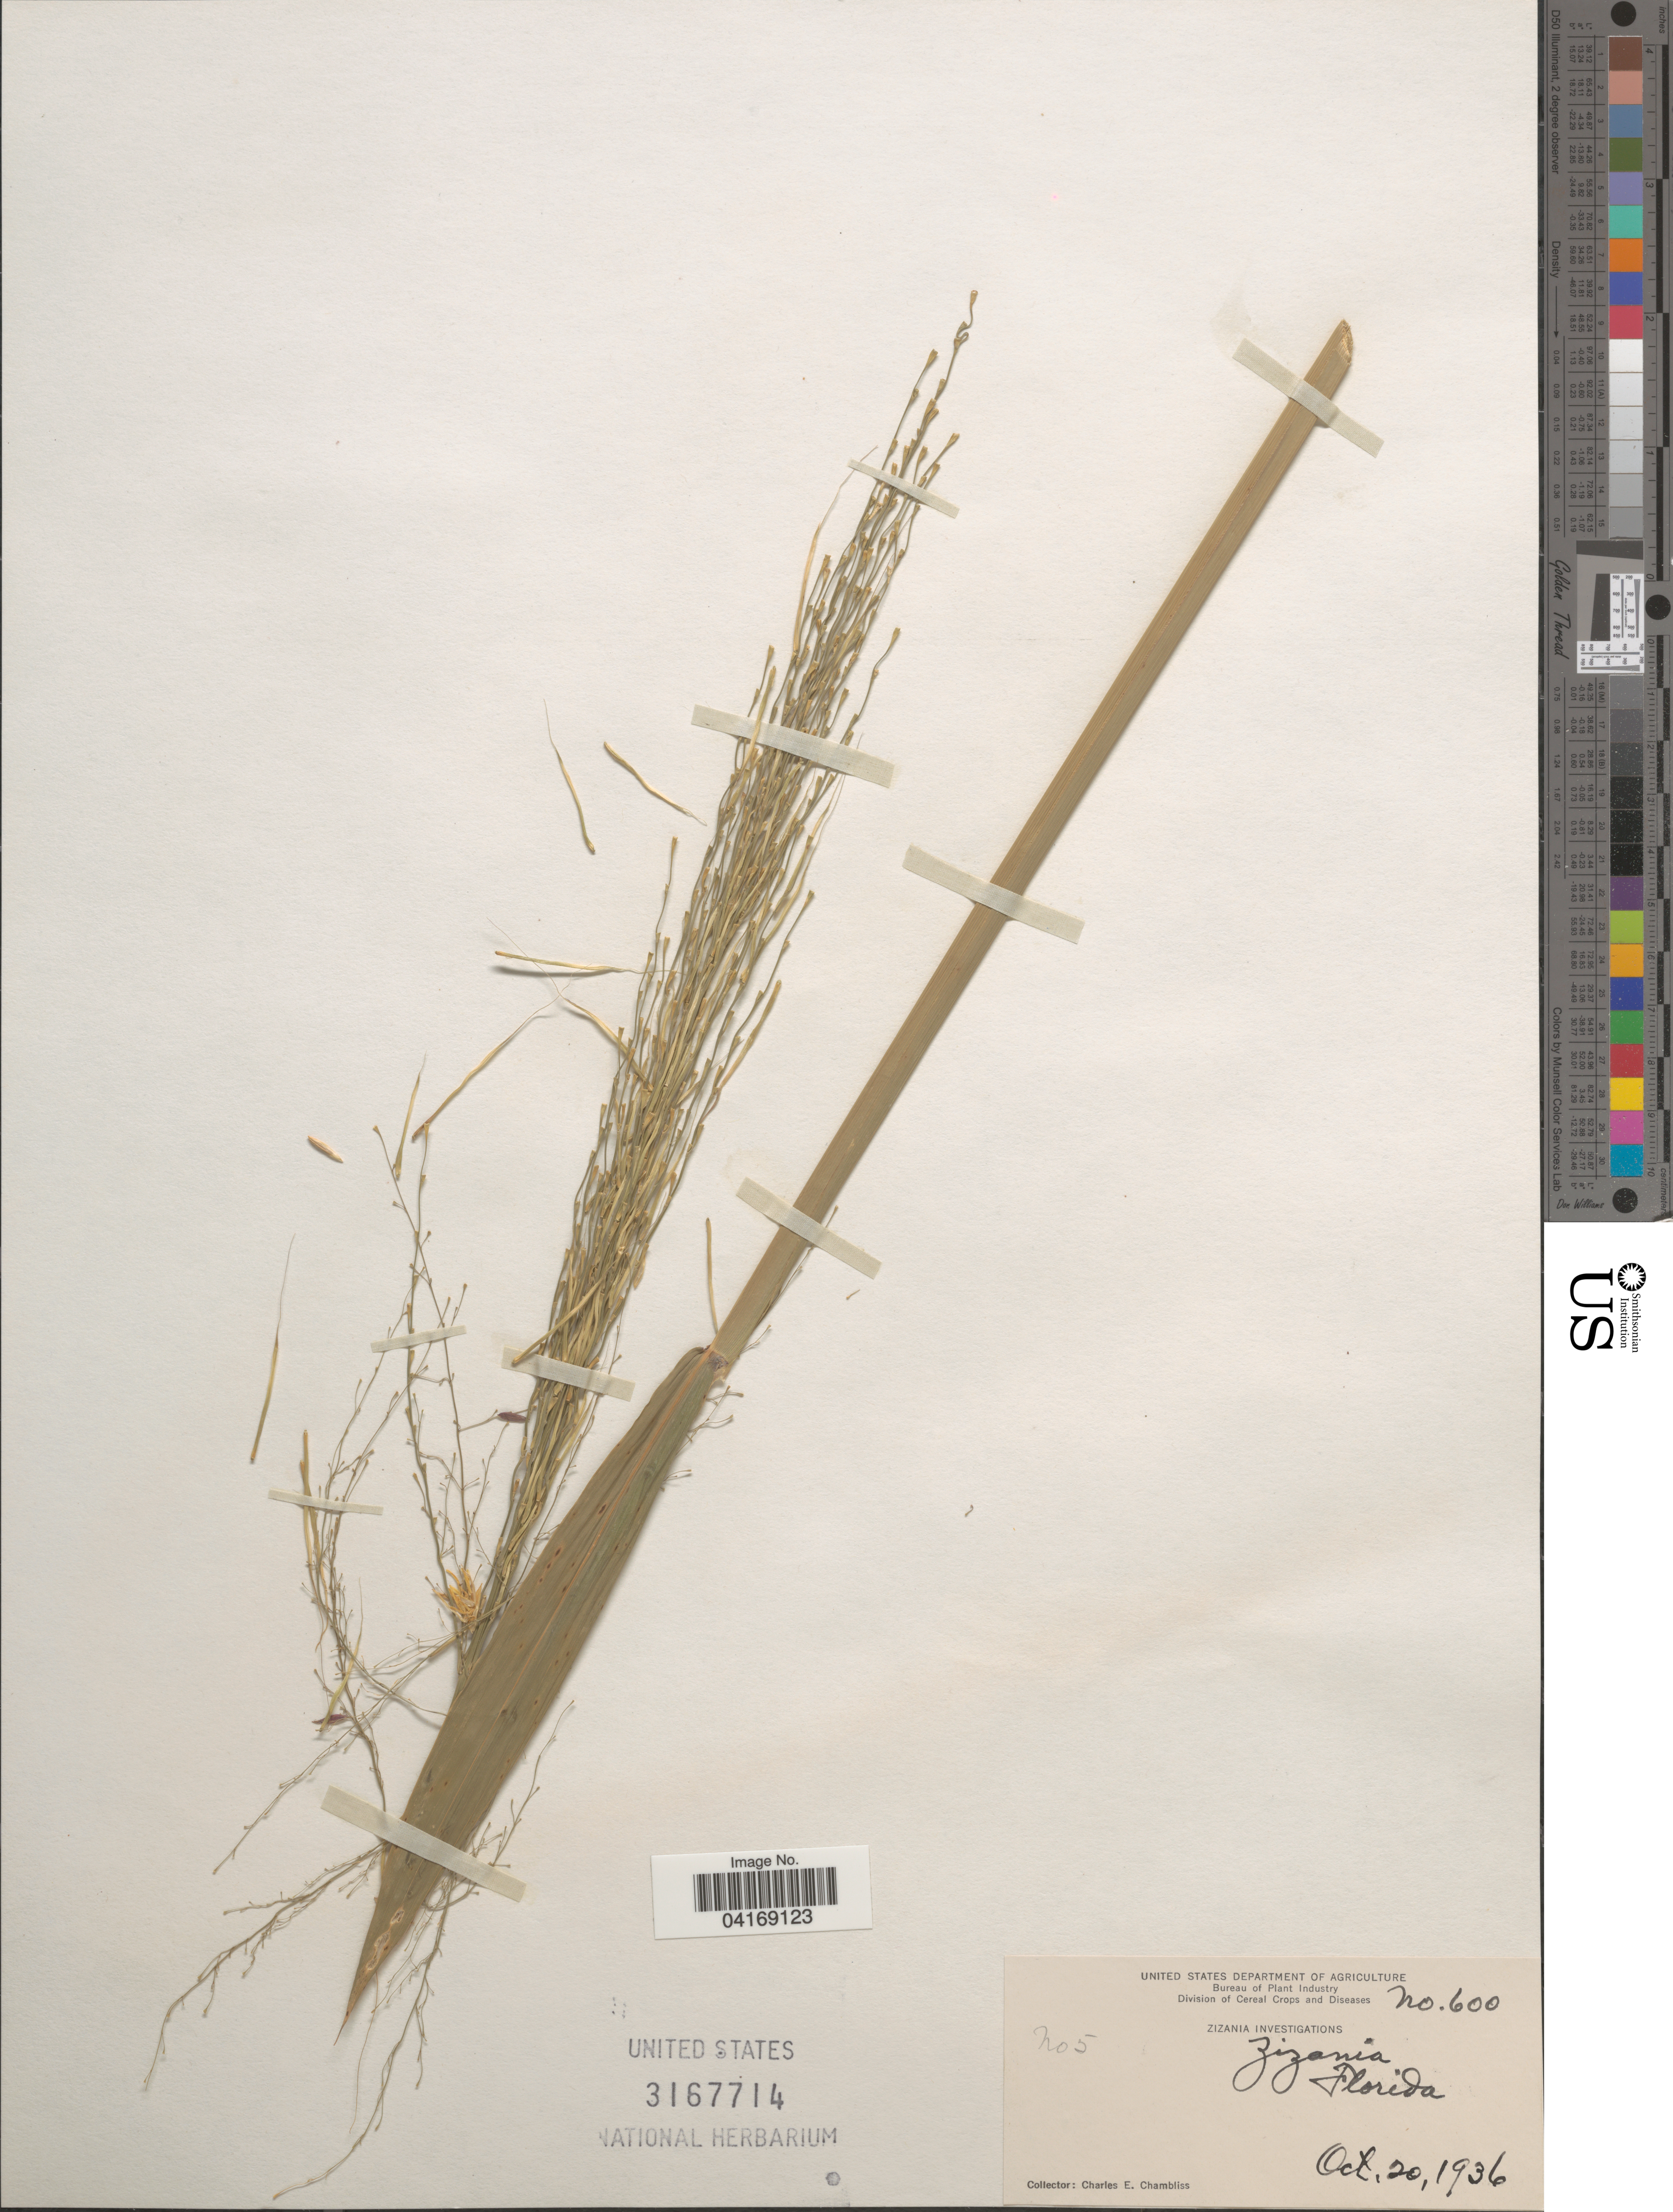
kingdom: Plantae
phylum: Tracheophyta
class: Liliopsida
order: Poales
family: Poaceae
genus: Zizania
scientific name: Zizania sp.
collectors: C. Chambliss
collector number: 600/5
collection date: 1936-10-20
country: United States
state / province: Florida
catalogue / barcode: US 3167714